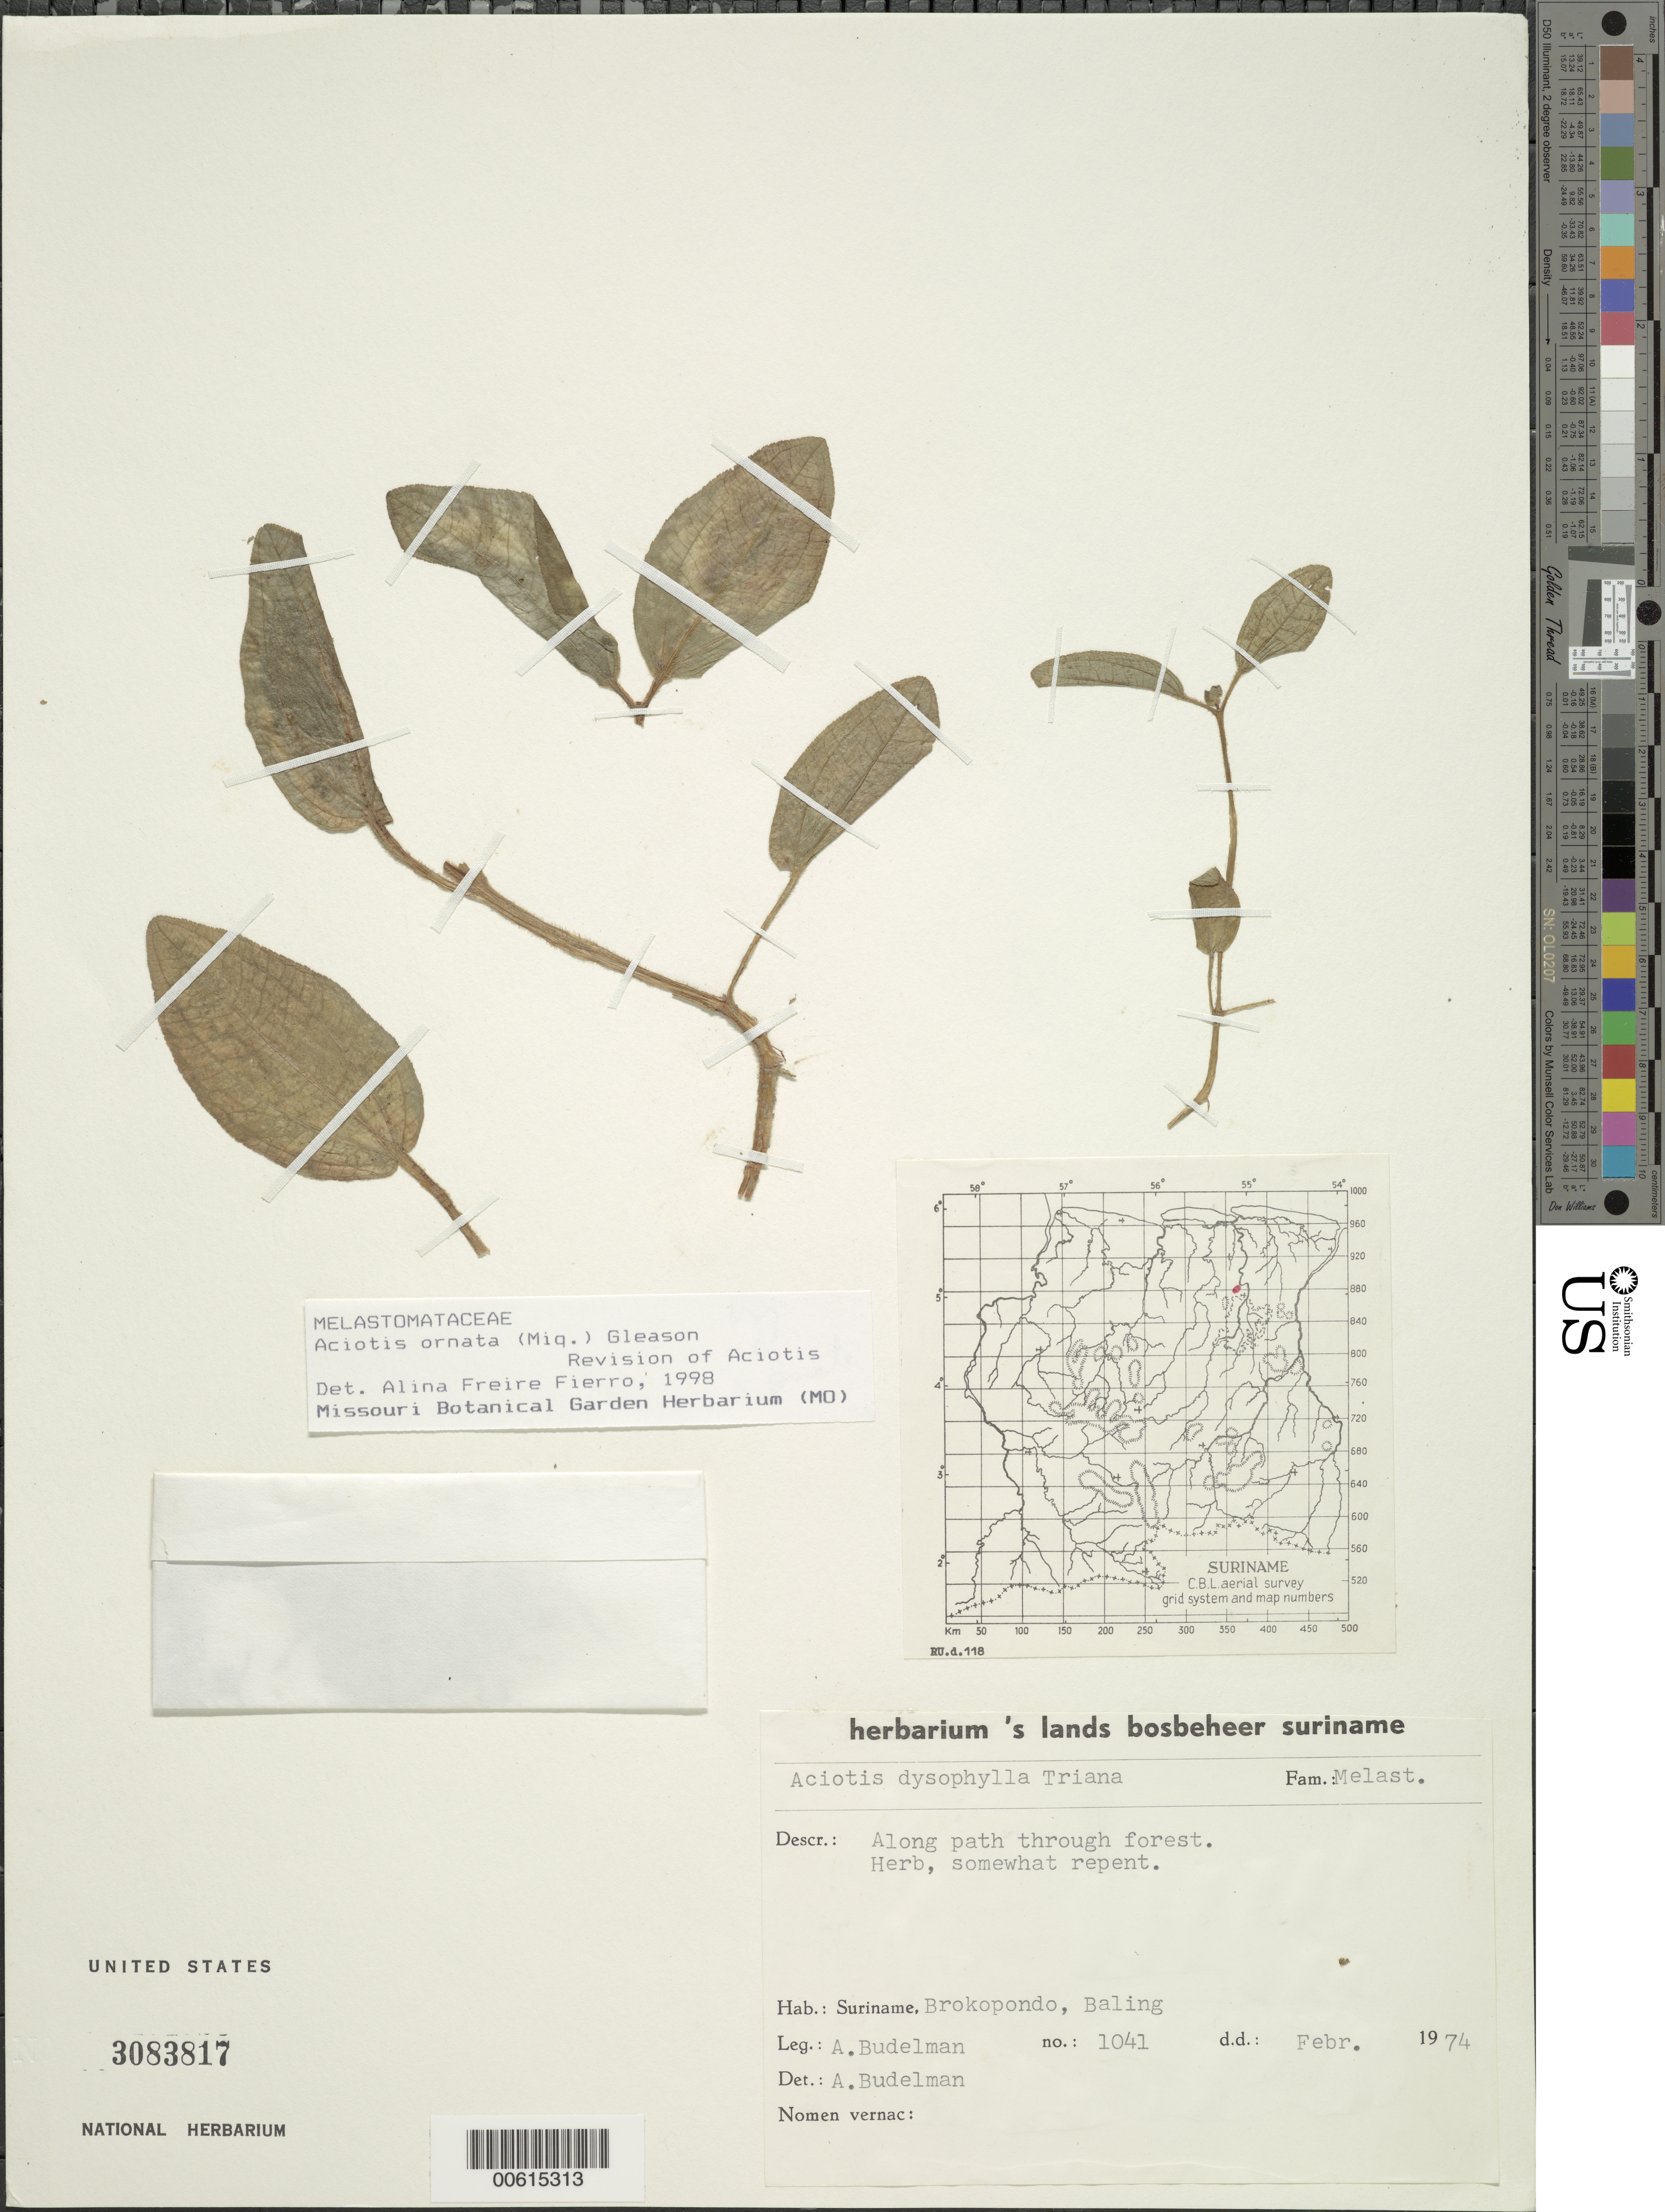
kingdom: Plantae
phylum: Tracheophyta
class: Magnoliopsida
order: Myrtales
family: Melastomataceae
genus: Aciotis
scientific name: Aciotis ornata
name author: (Miq.) Gleason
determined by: Freire-Fierro, A.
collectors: A. Budelman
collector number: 1041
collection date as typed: Feb-74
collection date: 1974-02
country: Suriname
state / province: Brokopondo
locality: Baleng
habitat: Along path throgh forest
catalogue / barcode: US 3083817